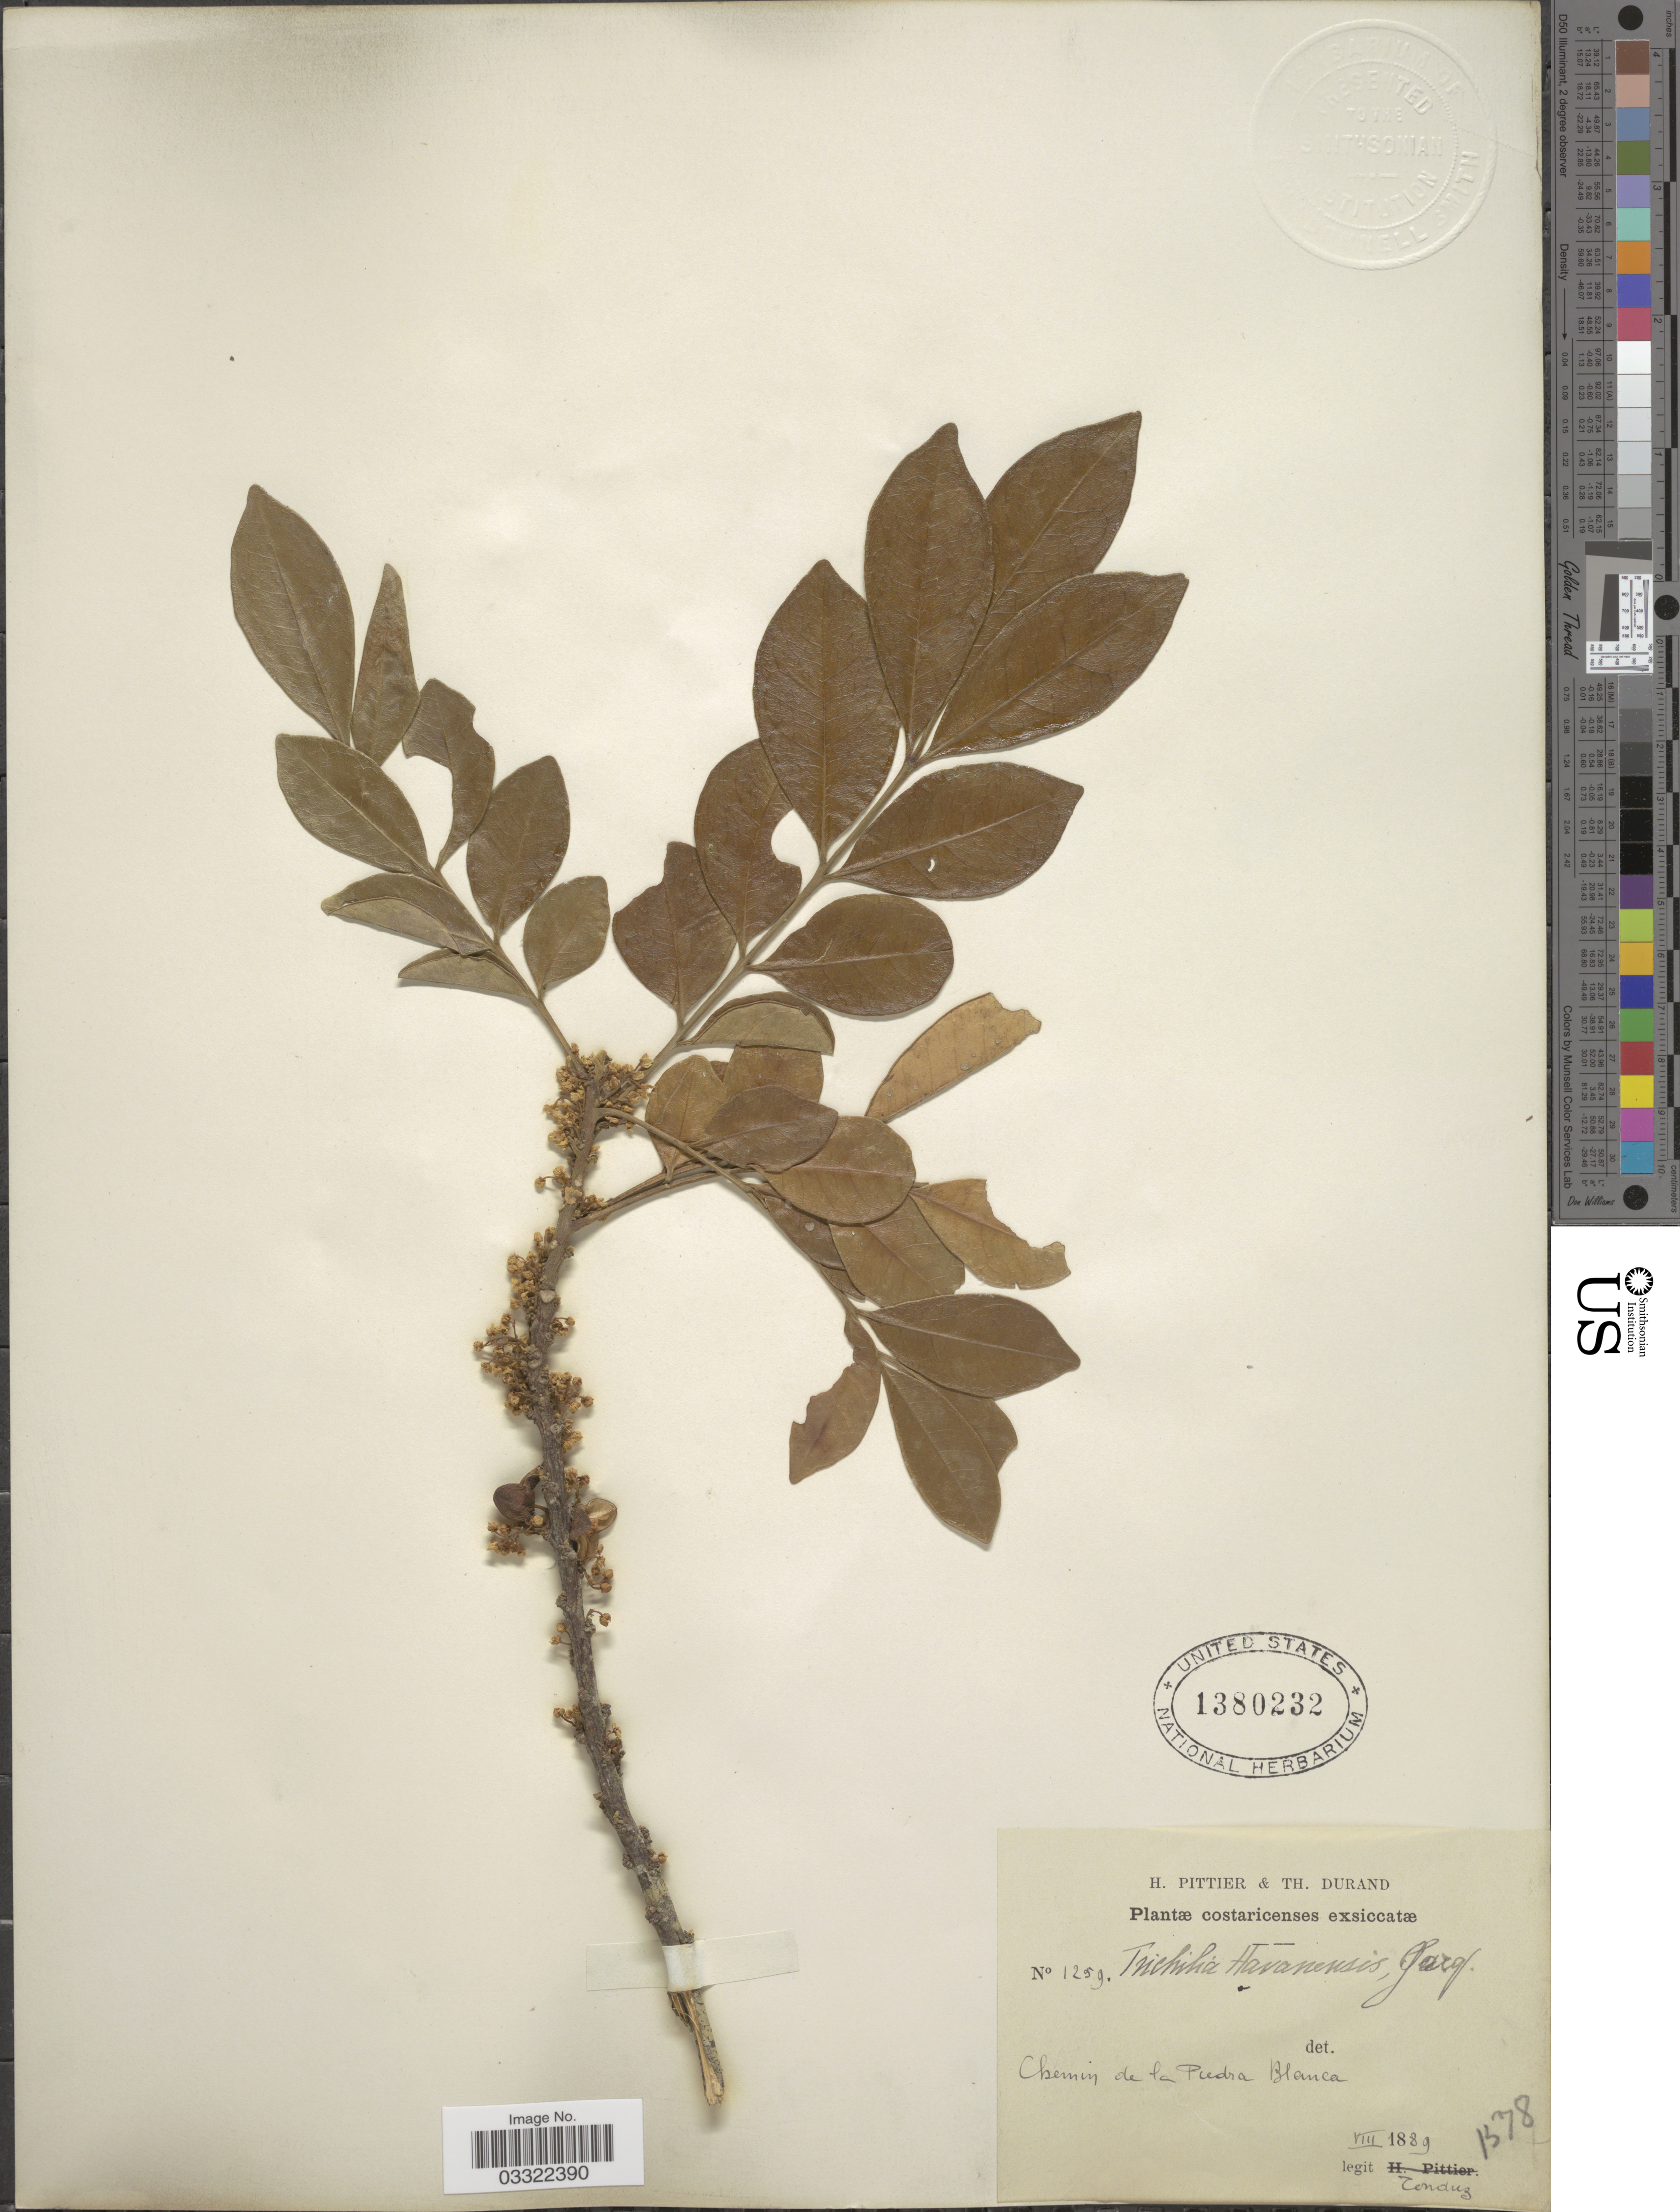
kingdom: Plantae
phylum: Tracheophyta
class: Magnoliopsida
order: Sapindales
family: Meliaceae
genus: Trichilia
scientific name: Trichilia havanensis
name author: Jacq.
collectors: Tonduz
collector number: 1259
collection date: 1889-08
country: Costa Rica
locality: Chemin de la Piedra Blanca.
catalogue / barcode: US 1380232